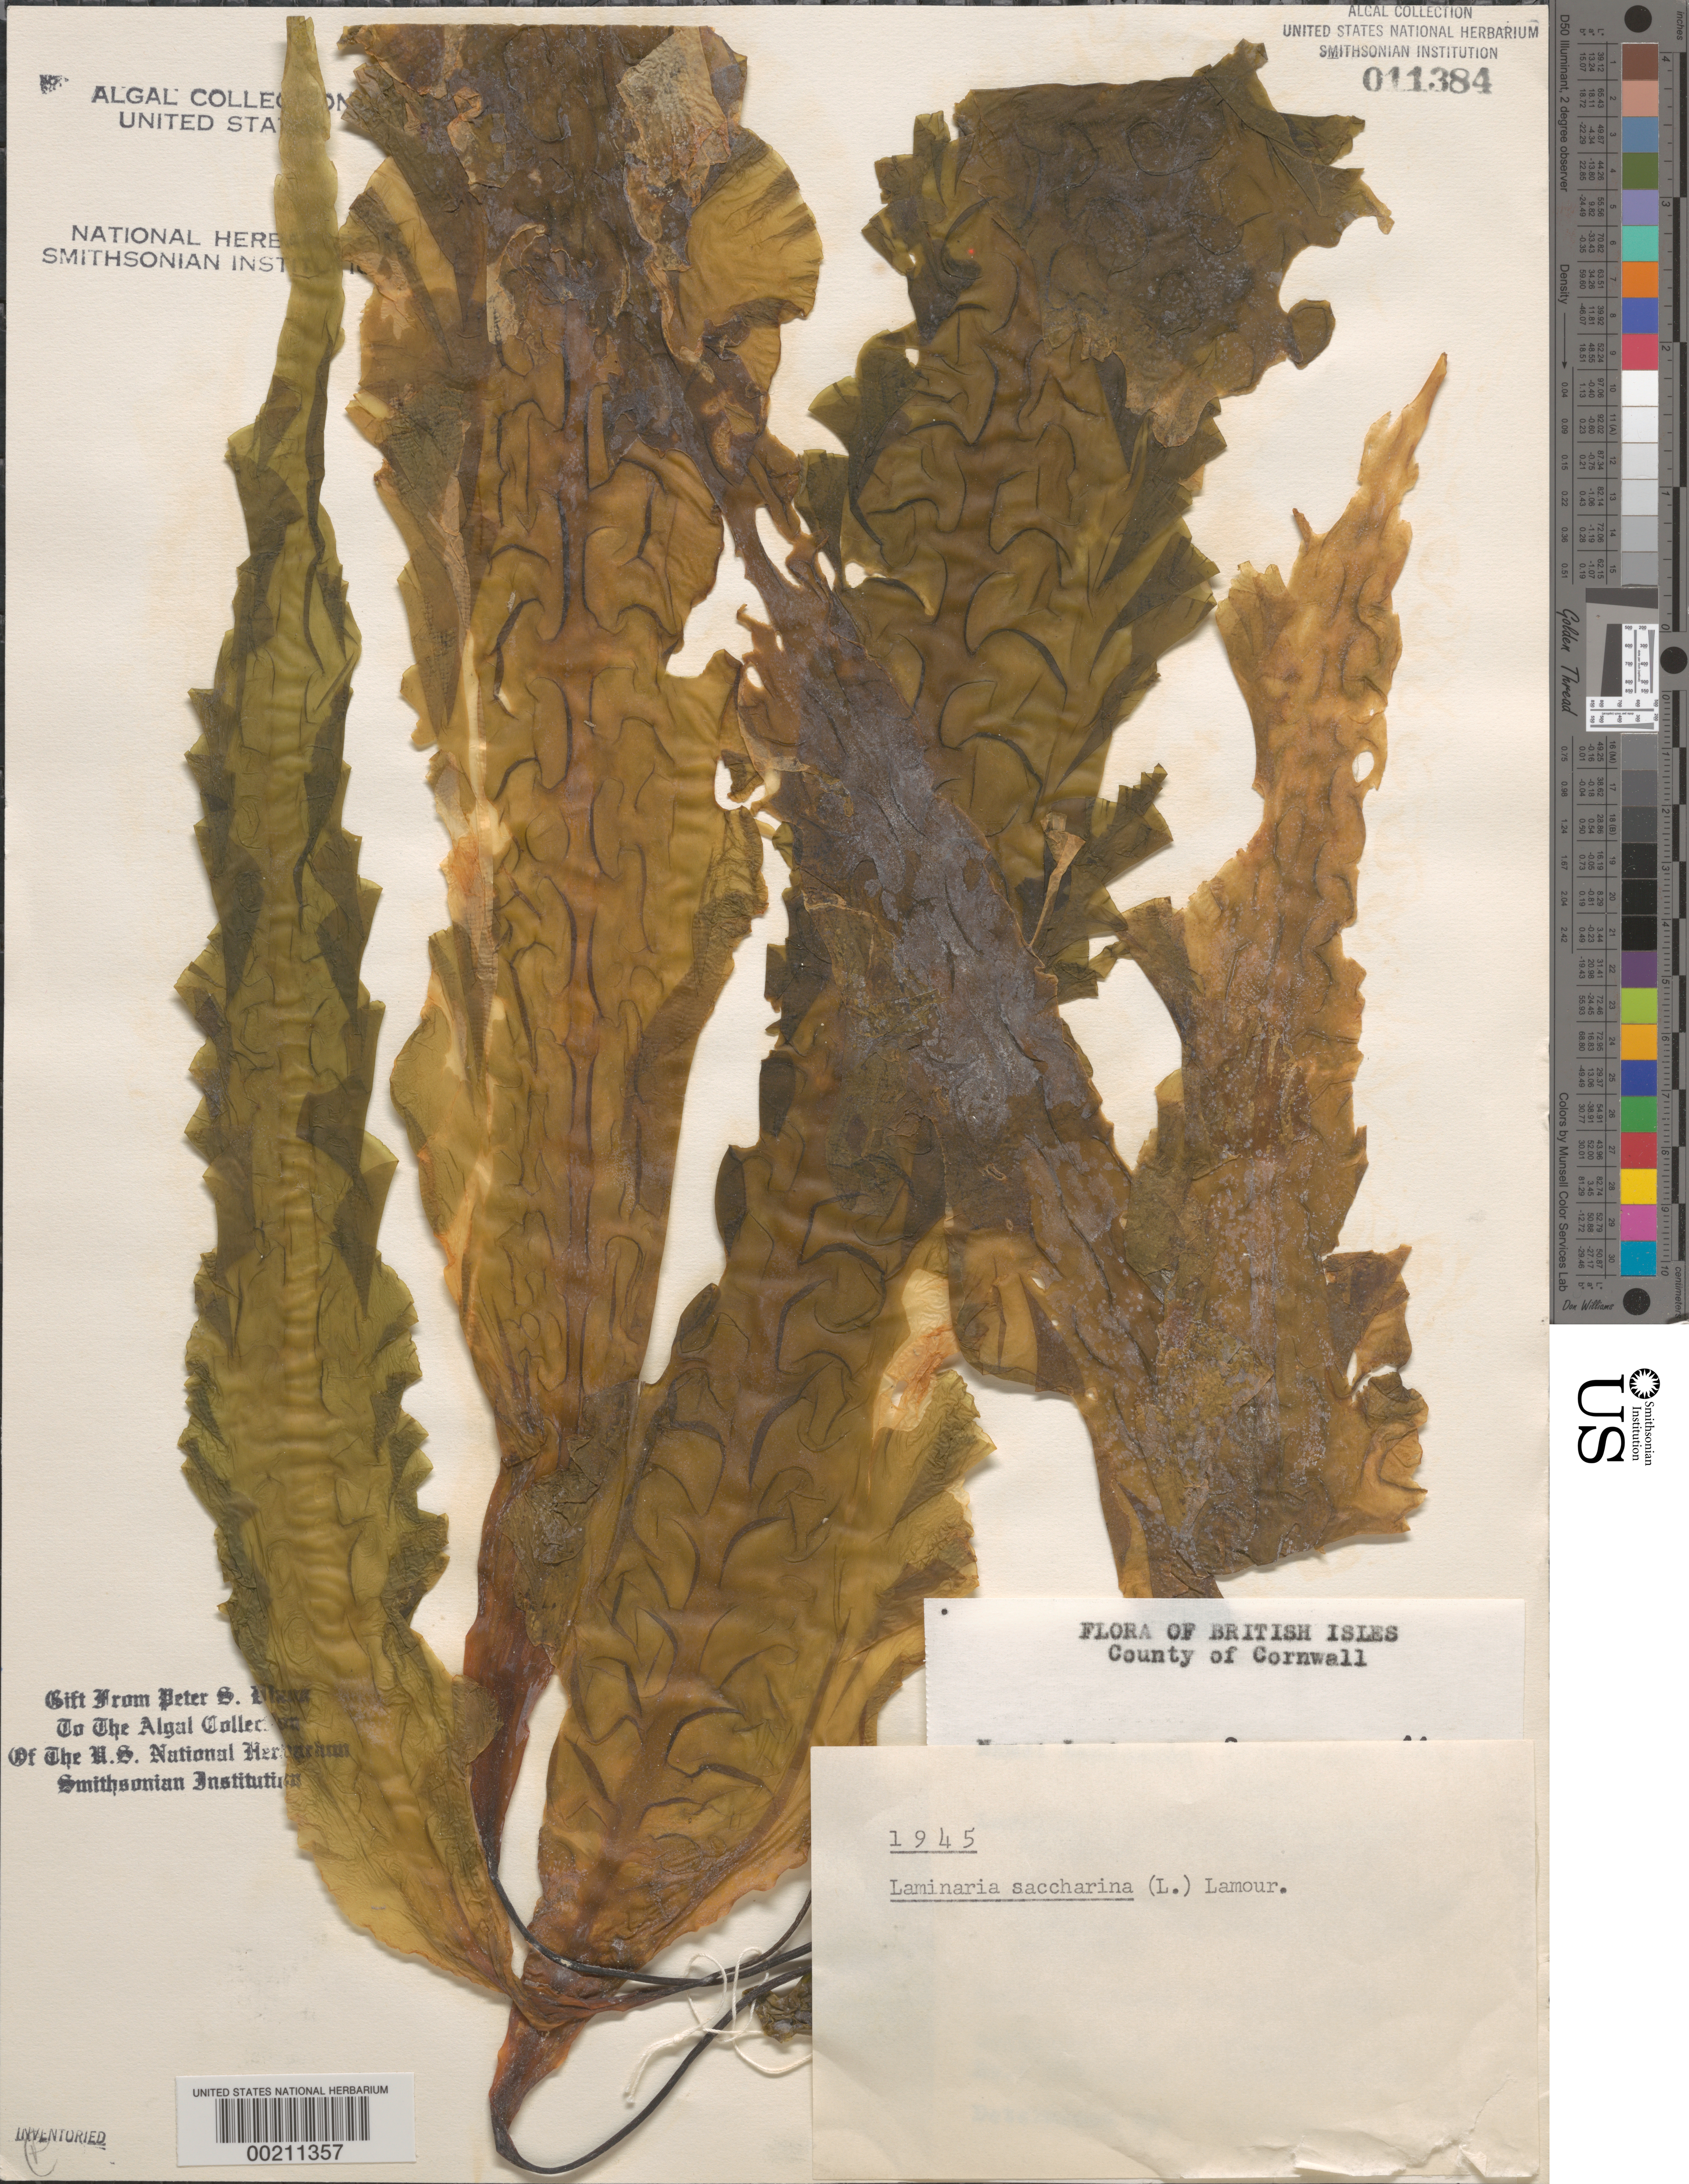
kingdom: Chromista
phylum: Ochrophyta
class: Phaeophyceae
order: Laminariales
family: Laminariaceae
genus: Saccharina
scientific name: Saccharina latissima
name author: C.E. Lane et al.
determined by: Algae name updating Project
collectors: H. M. Burkill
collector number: HMB 3824 & PSD 1945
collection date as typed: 22 Apr 1965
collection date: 1965-04-22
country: United Kingdom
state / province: England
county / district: Council of the Isles of Scilly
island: St. Agnes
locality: Porth Coose Carn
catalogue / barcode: US 11384